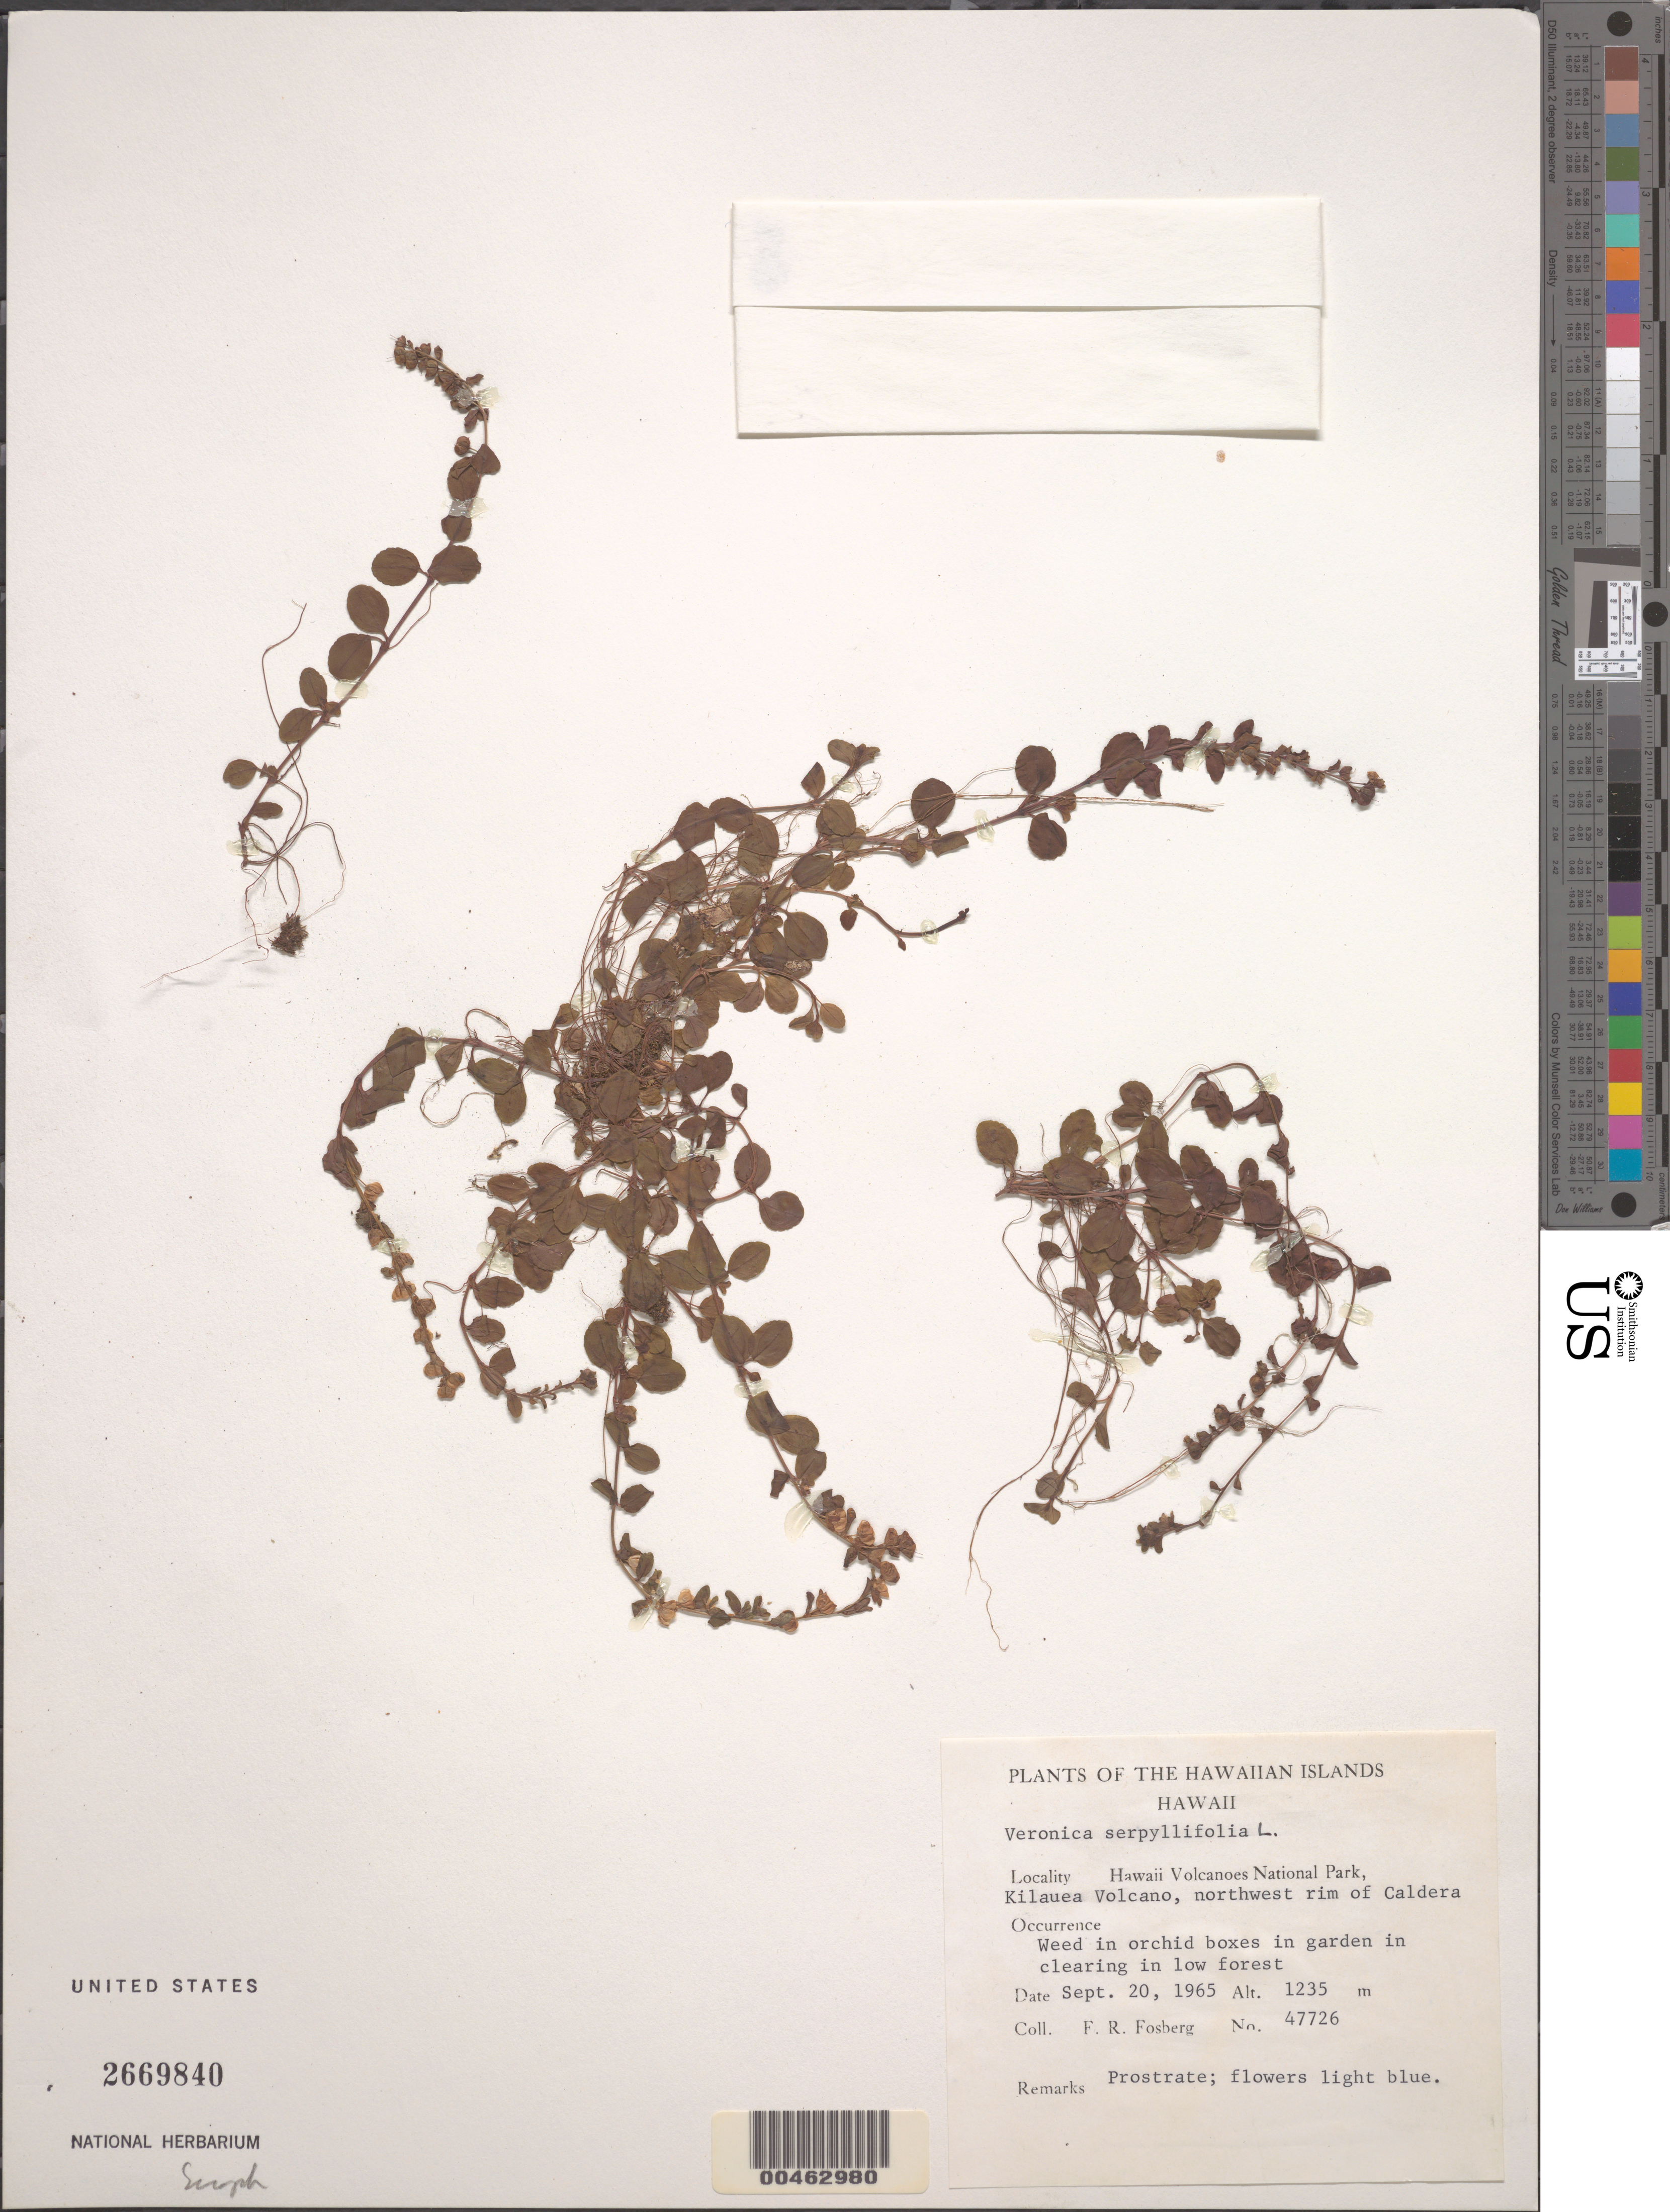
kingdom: Plantae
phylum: Tracheophyta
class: Magnoliopsida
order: Lamiales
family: Plantaginaceae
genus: Veronica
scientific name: Veronica serpyllifolia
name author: L.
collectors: F. R. Fosberg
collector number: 47726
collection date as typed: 20 Sep 1965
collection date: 1965-09-20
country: United States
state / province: Hawaii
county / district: Hawaii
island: Hawaii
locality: Hawaii Volcanoes National Park, Kilauea Volcano, NW rim of Caldera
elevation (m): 1235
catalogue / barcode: US 2669840